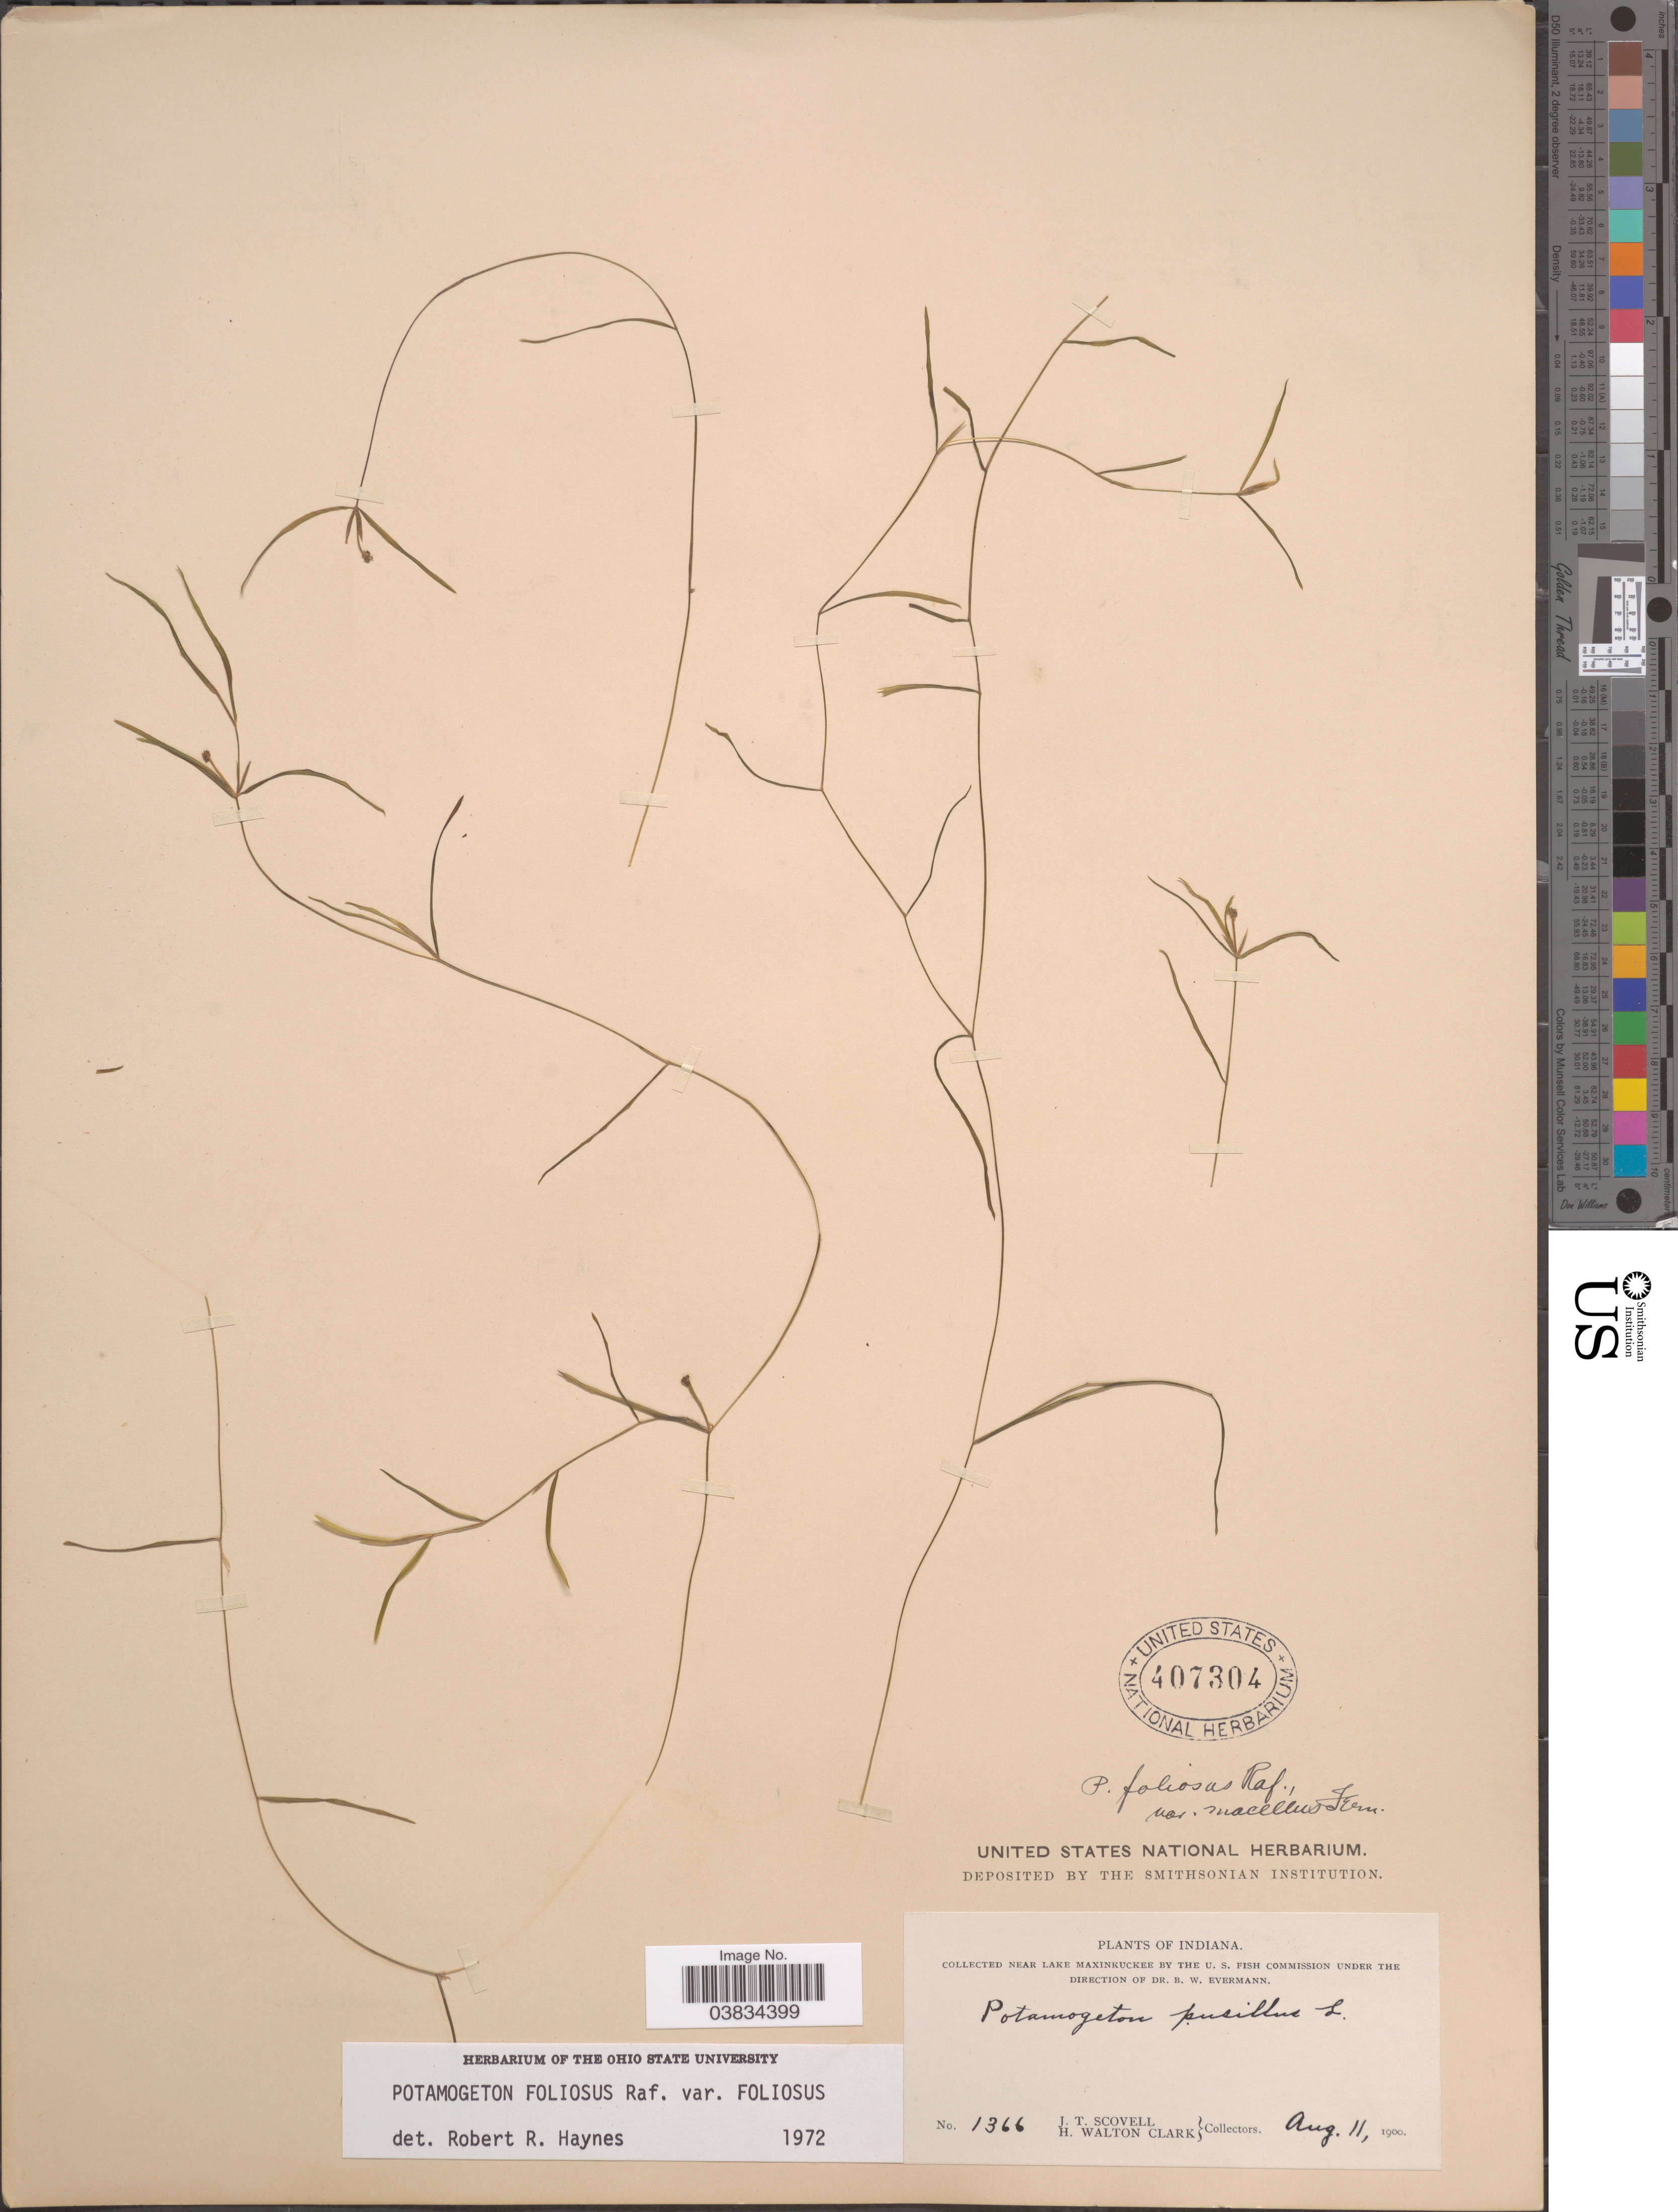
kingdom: Plantae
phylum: Tracheophyta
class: Liliopsida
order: Alismatales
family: Potamogetonaceae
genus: Potamogeton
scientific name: Potamogeton foliosus var. foliosus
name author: Raf.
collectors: J. T. Scovell & H. W. Clark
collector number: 1366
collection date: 1900-08-11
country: United States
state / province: Indiana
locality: Near Lake Maxinkuckee.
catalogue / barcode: US 407304